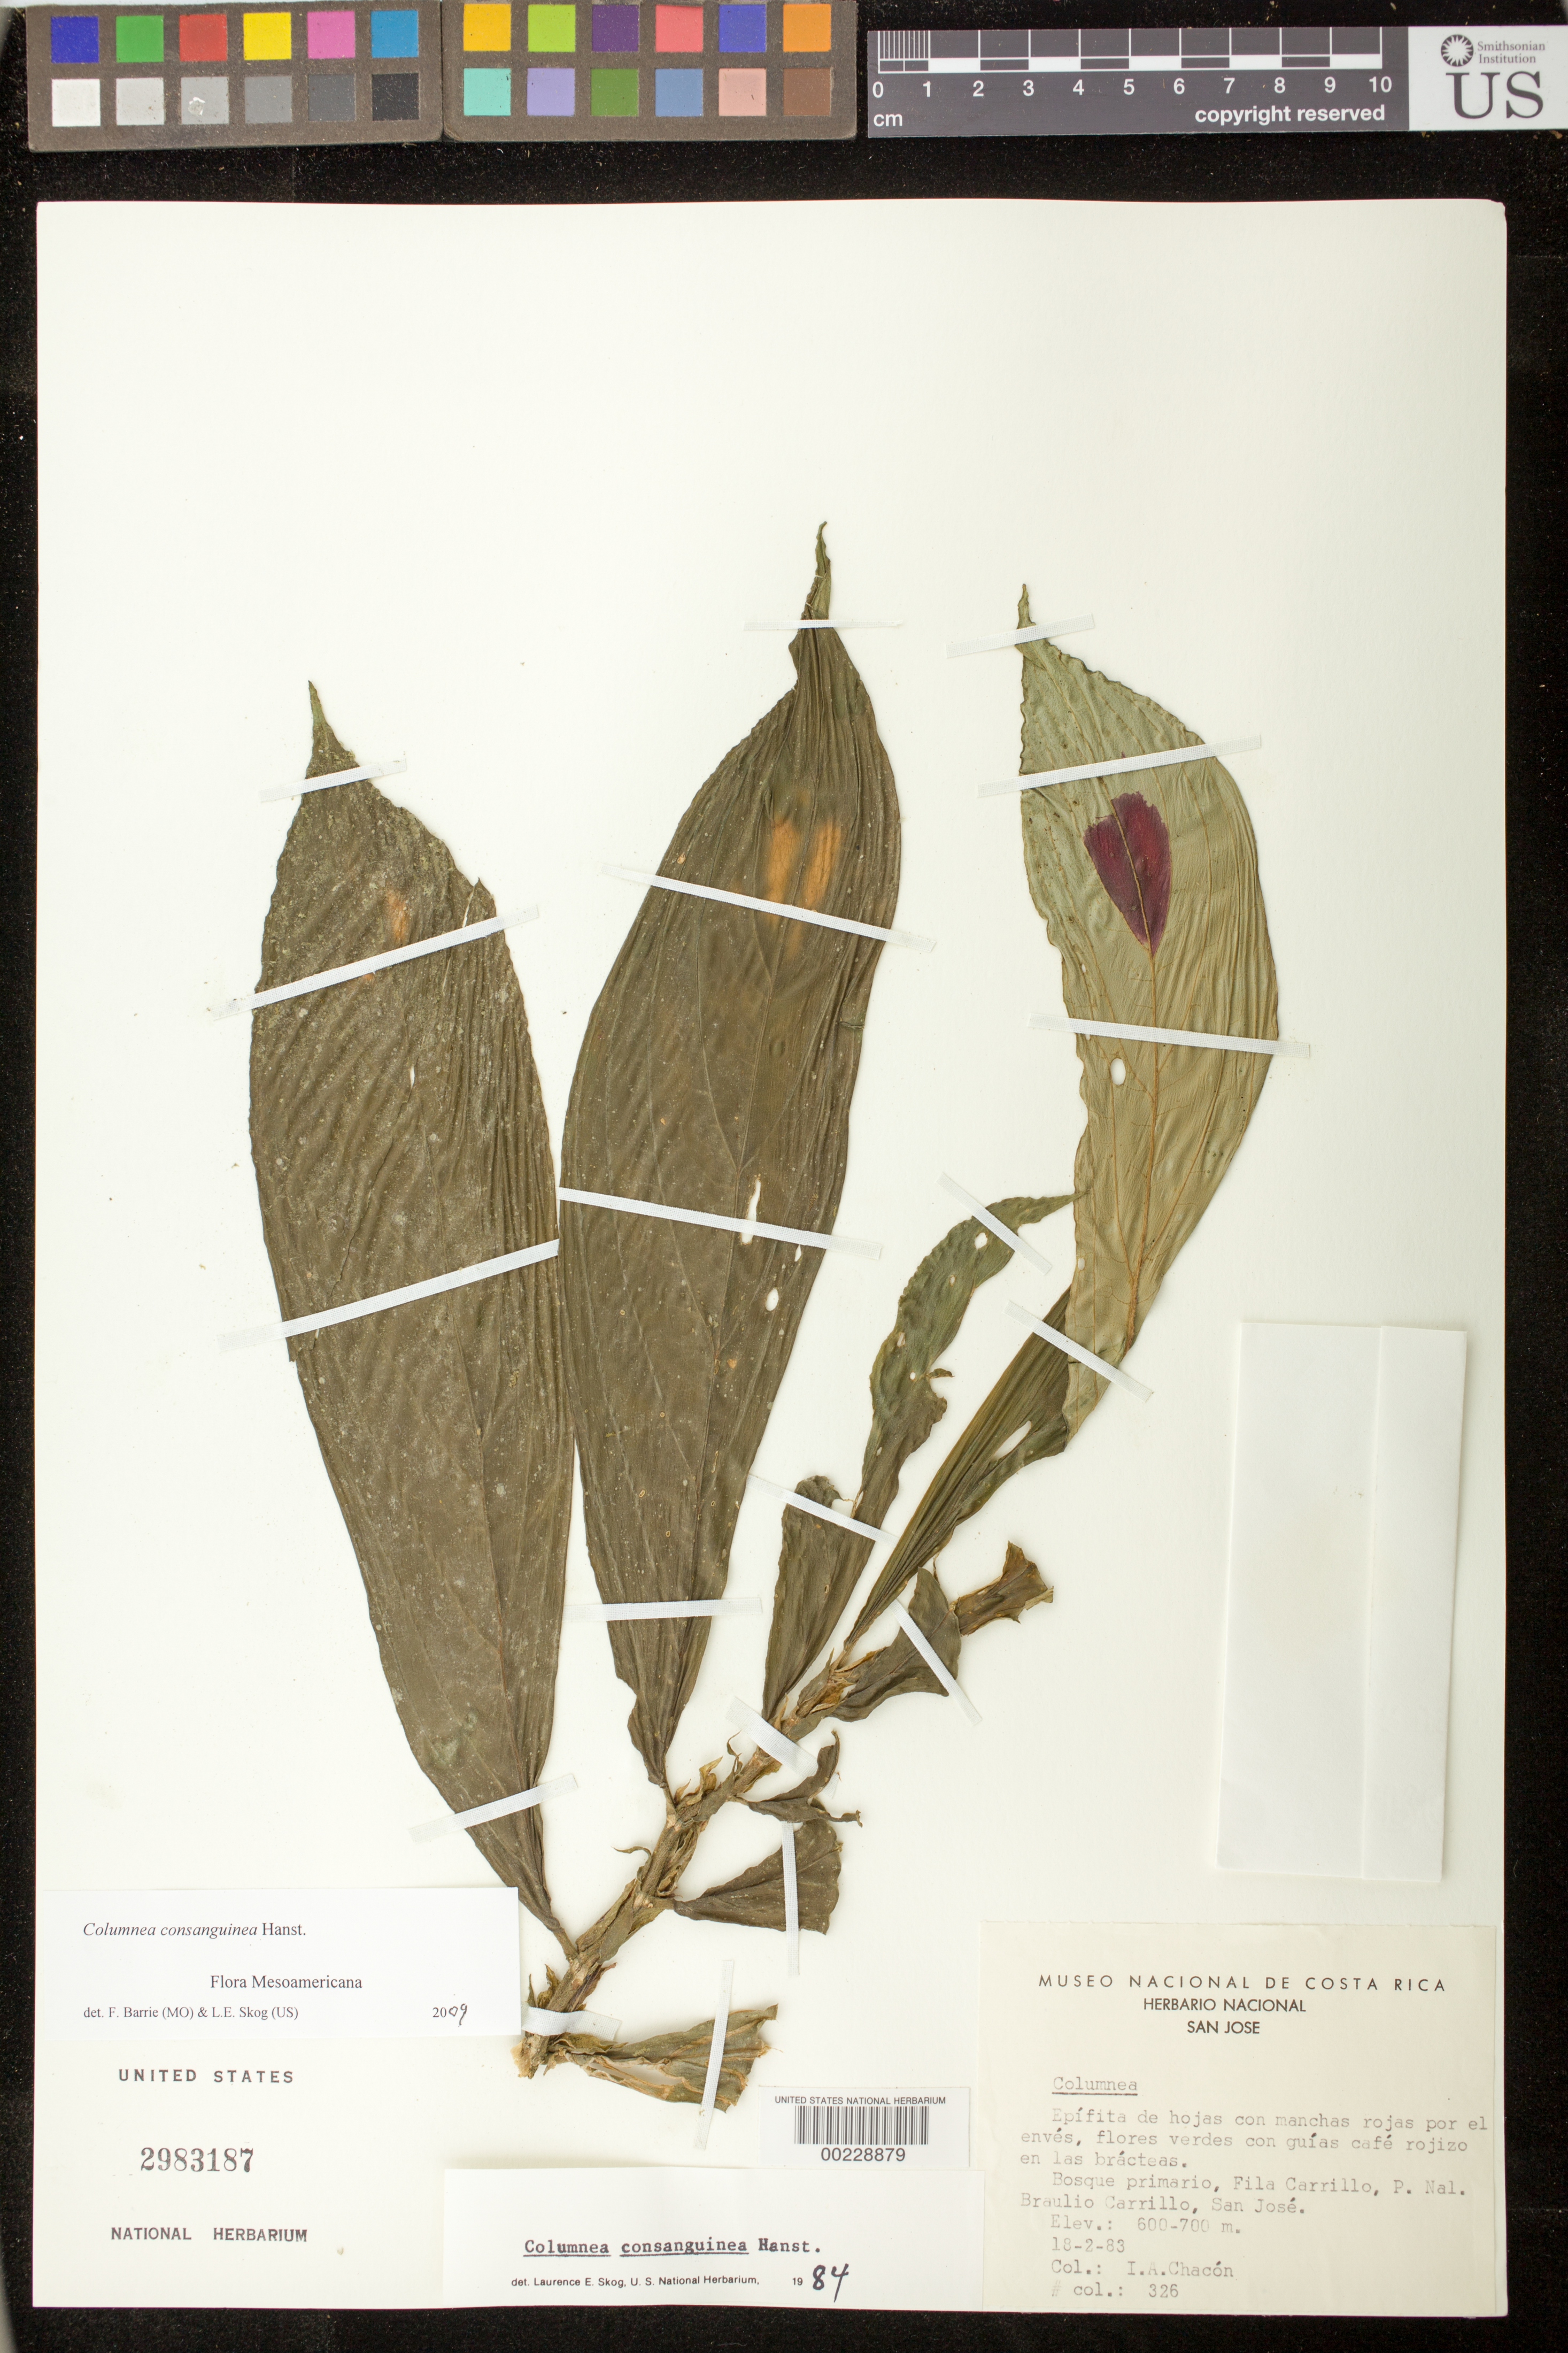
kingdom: Plantae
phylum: Tracheophyta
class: Magnoliopsida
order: Lamiales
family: Gesneriaceae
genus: Columnea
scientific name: Columnea consanguinea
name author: Hanst.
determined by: Skog, Laurence E.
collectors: I. Chacón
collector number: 326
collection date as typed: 18 Feb 1983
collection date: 1983-02-18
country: Costa Rica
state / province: San José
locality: Fila Carrillo, P. Na'l. Braulio Carrillo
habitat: Primary forest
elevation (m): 600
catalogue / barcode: US 2983187